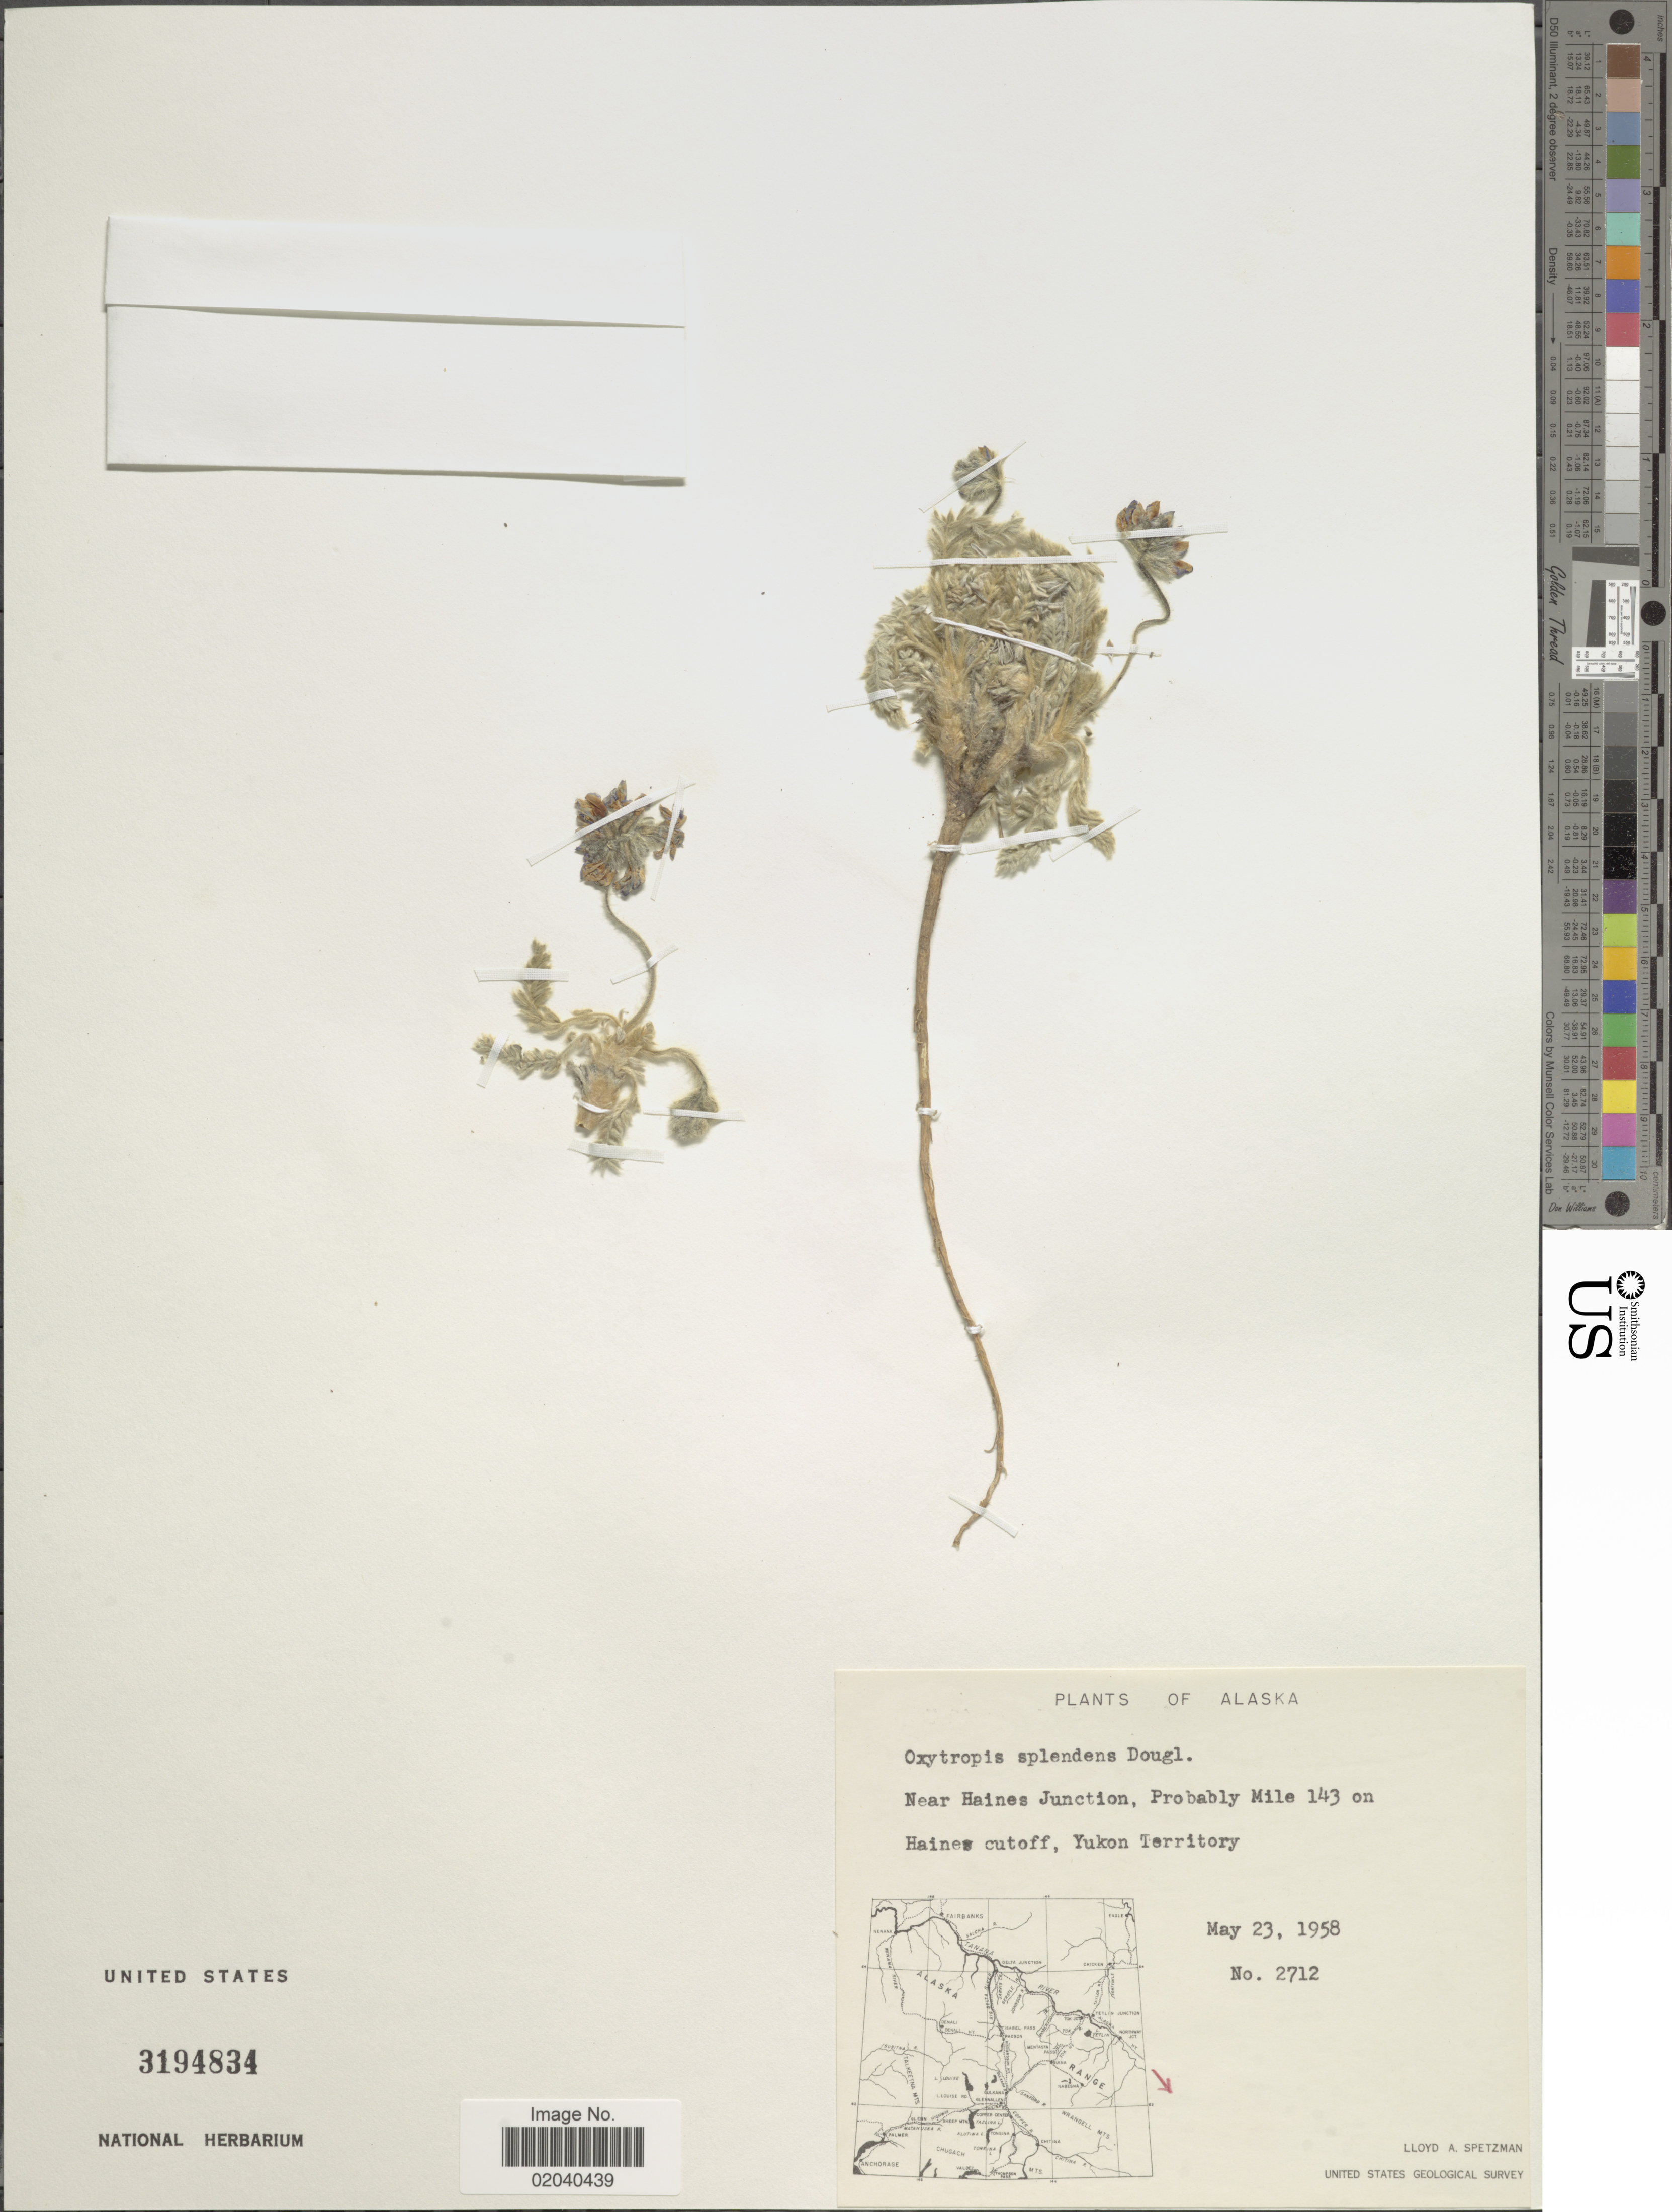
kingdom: Plantae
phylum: Tracheophyta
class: Magnoliopsida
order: Fabales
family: Fabaceae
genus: Oxytropis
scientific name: Oxytropis splendens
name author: Douglas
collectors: L. Spetzman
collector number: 2712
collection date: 1958-05-23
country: United States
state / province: Alaska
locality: Near Haines Junction. Probably Mile 143 on Haines cutoff, Yukon Territory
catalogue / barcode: US 3194834